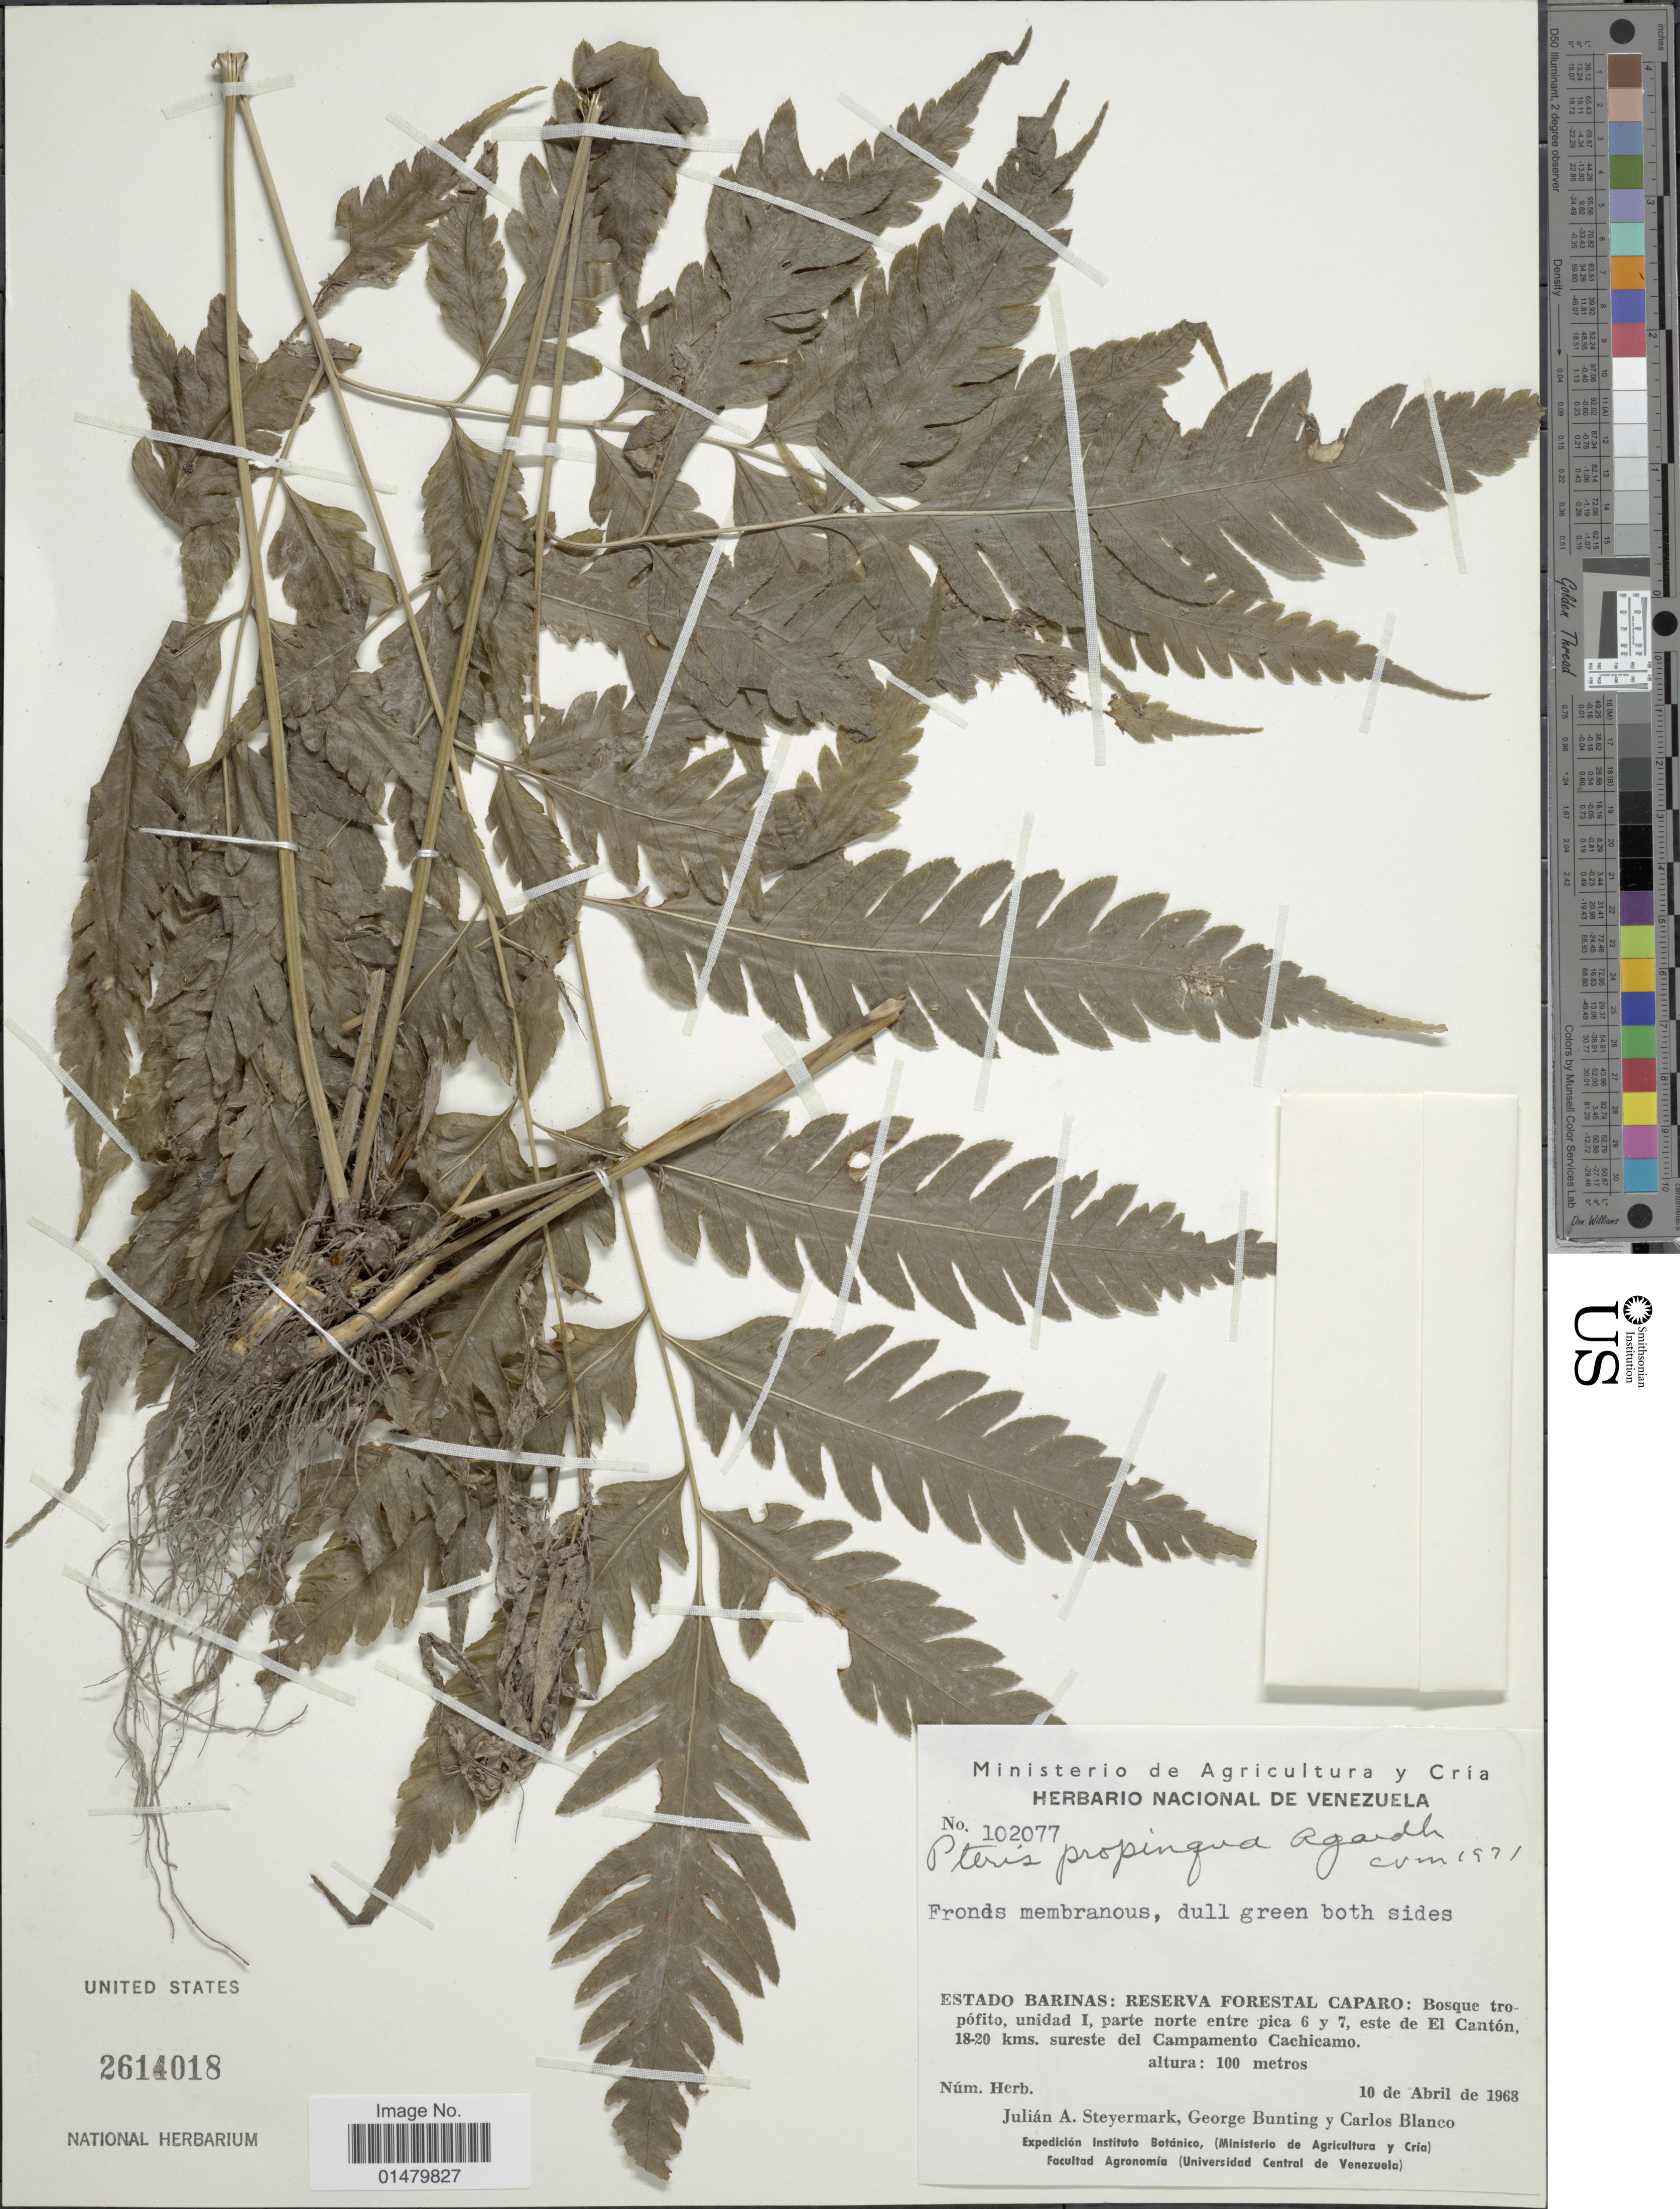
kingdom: Plantae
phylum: Tracheophyta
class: Polypodiopsida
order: Polypodiales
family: Pteridaceae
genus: Pteris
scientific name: Pteris propinqua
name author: J. Agardh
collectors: J. Steyermark, G. S. Bunting & C. A. Blanco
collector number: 102077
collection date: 1968-04-10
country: Venezuela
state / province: Barinas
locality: Estado Barinas: Reserva Forestal Caparo: Bosque tropofito, unidad 1, parte norte entre pica 6 y 7, este de El Canton, 18-20 kms. sureste del Campamento Cachicamo.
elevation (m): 100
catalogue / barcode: US 2614018